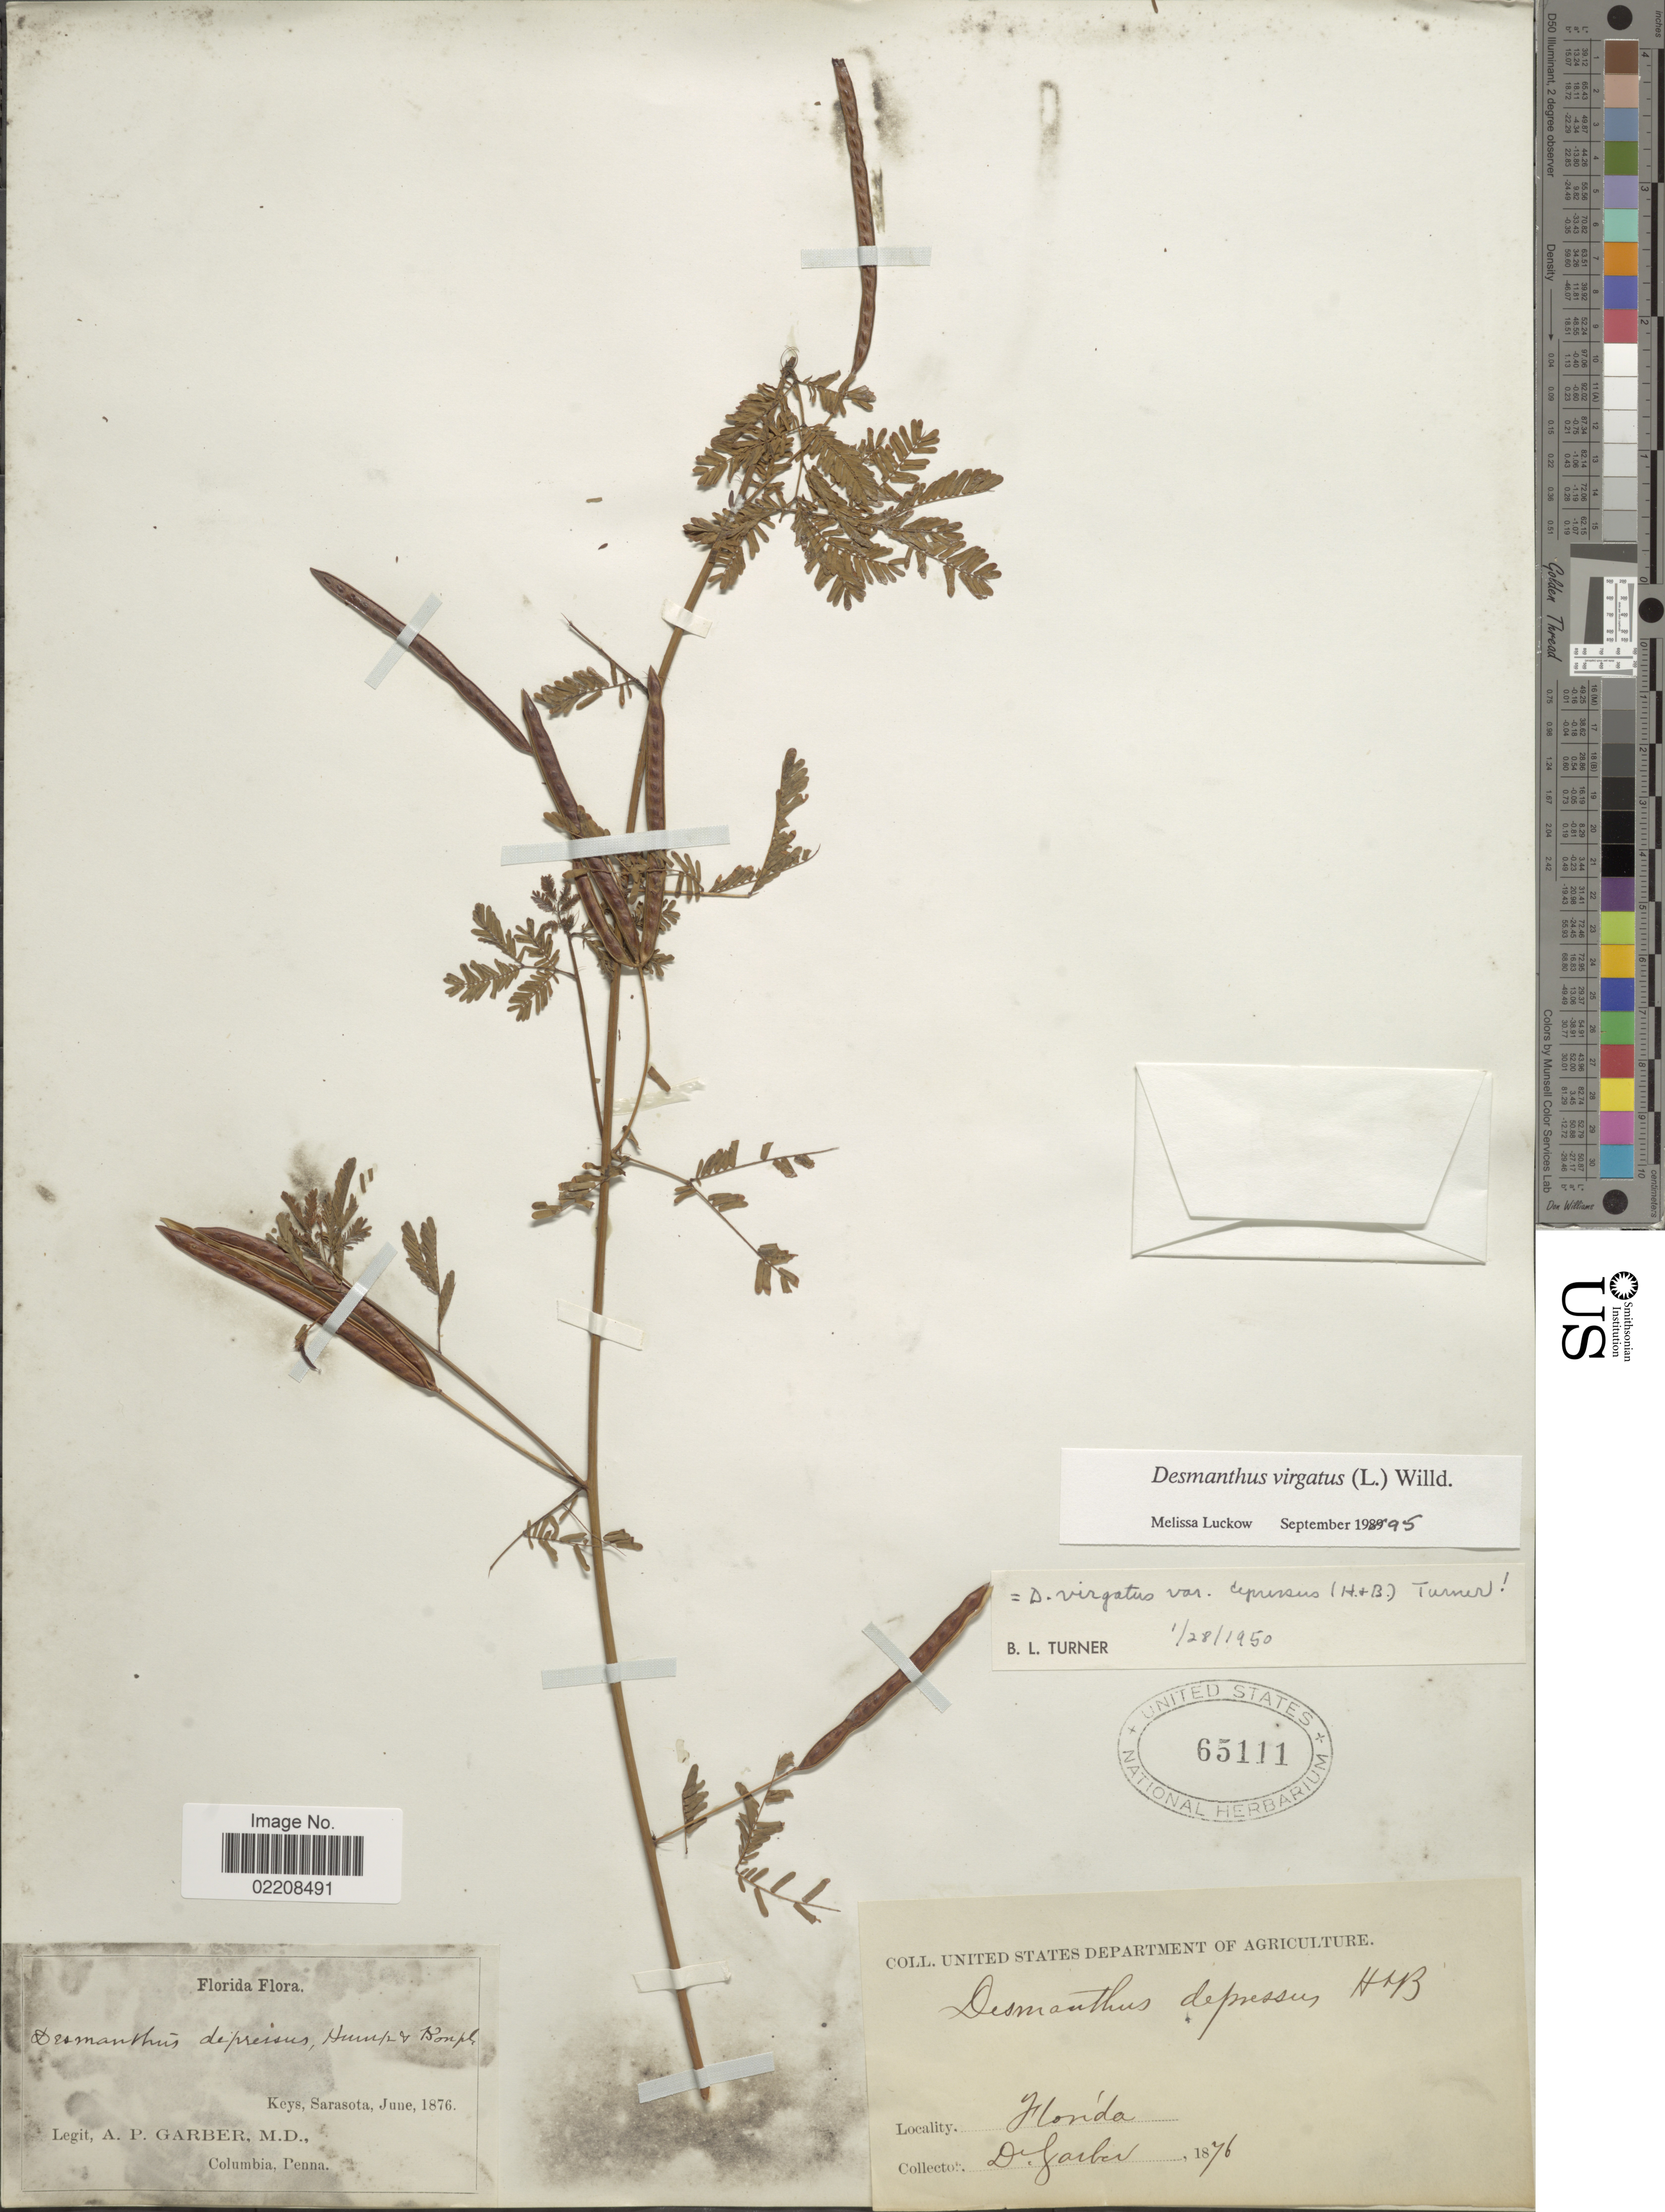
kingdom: Plantae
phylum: Tracheophyta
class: Magnoliopsida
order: Fabales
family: Fabaceae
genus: Desmanthus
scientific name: Desmanthus virgatus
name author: (L.) Willd.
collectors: A. P. Garber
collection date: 1876-06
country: United States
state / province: Florida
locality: Keys, Sarasota.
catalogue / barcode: US 65111